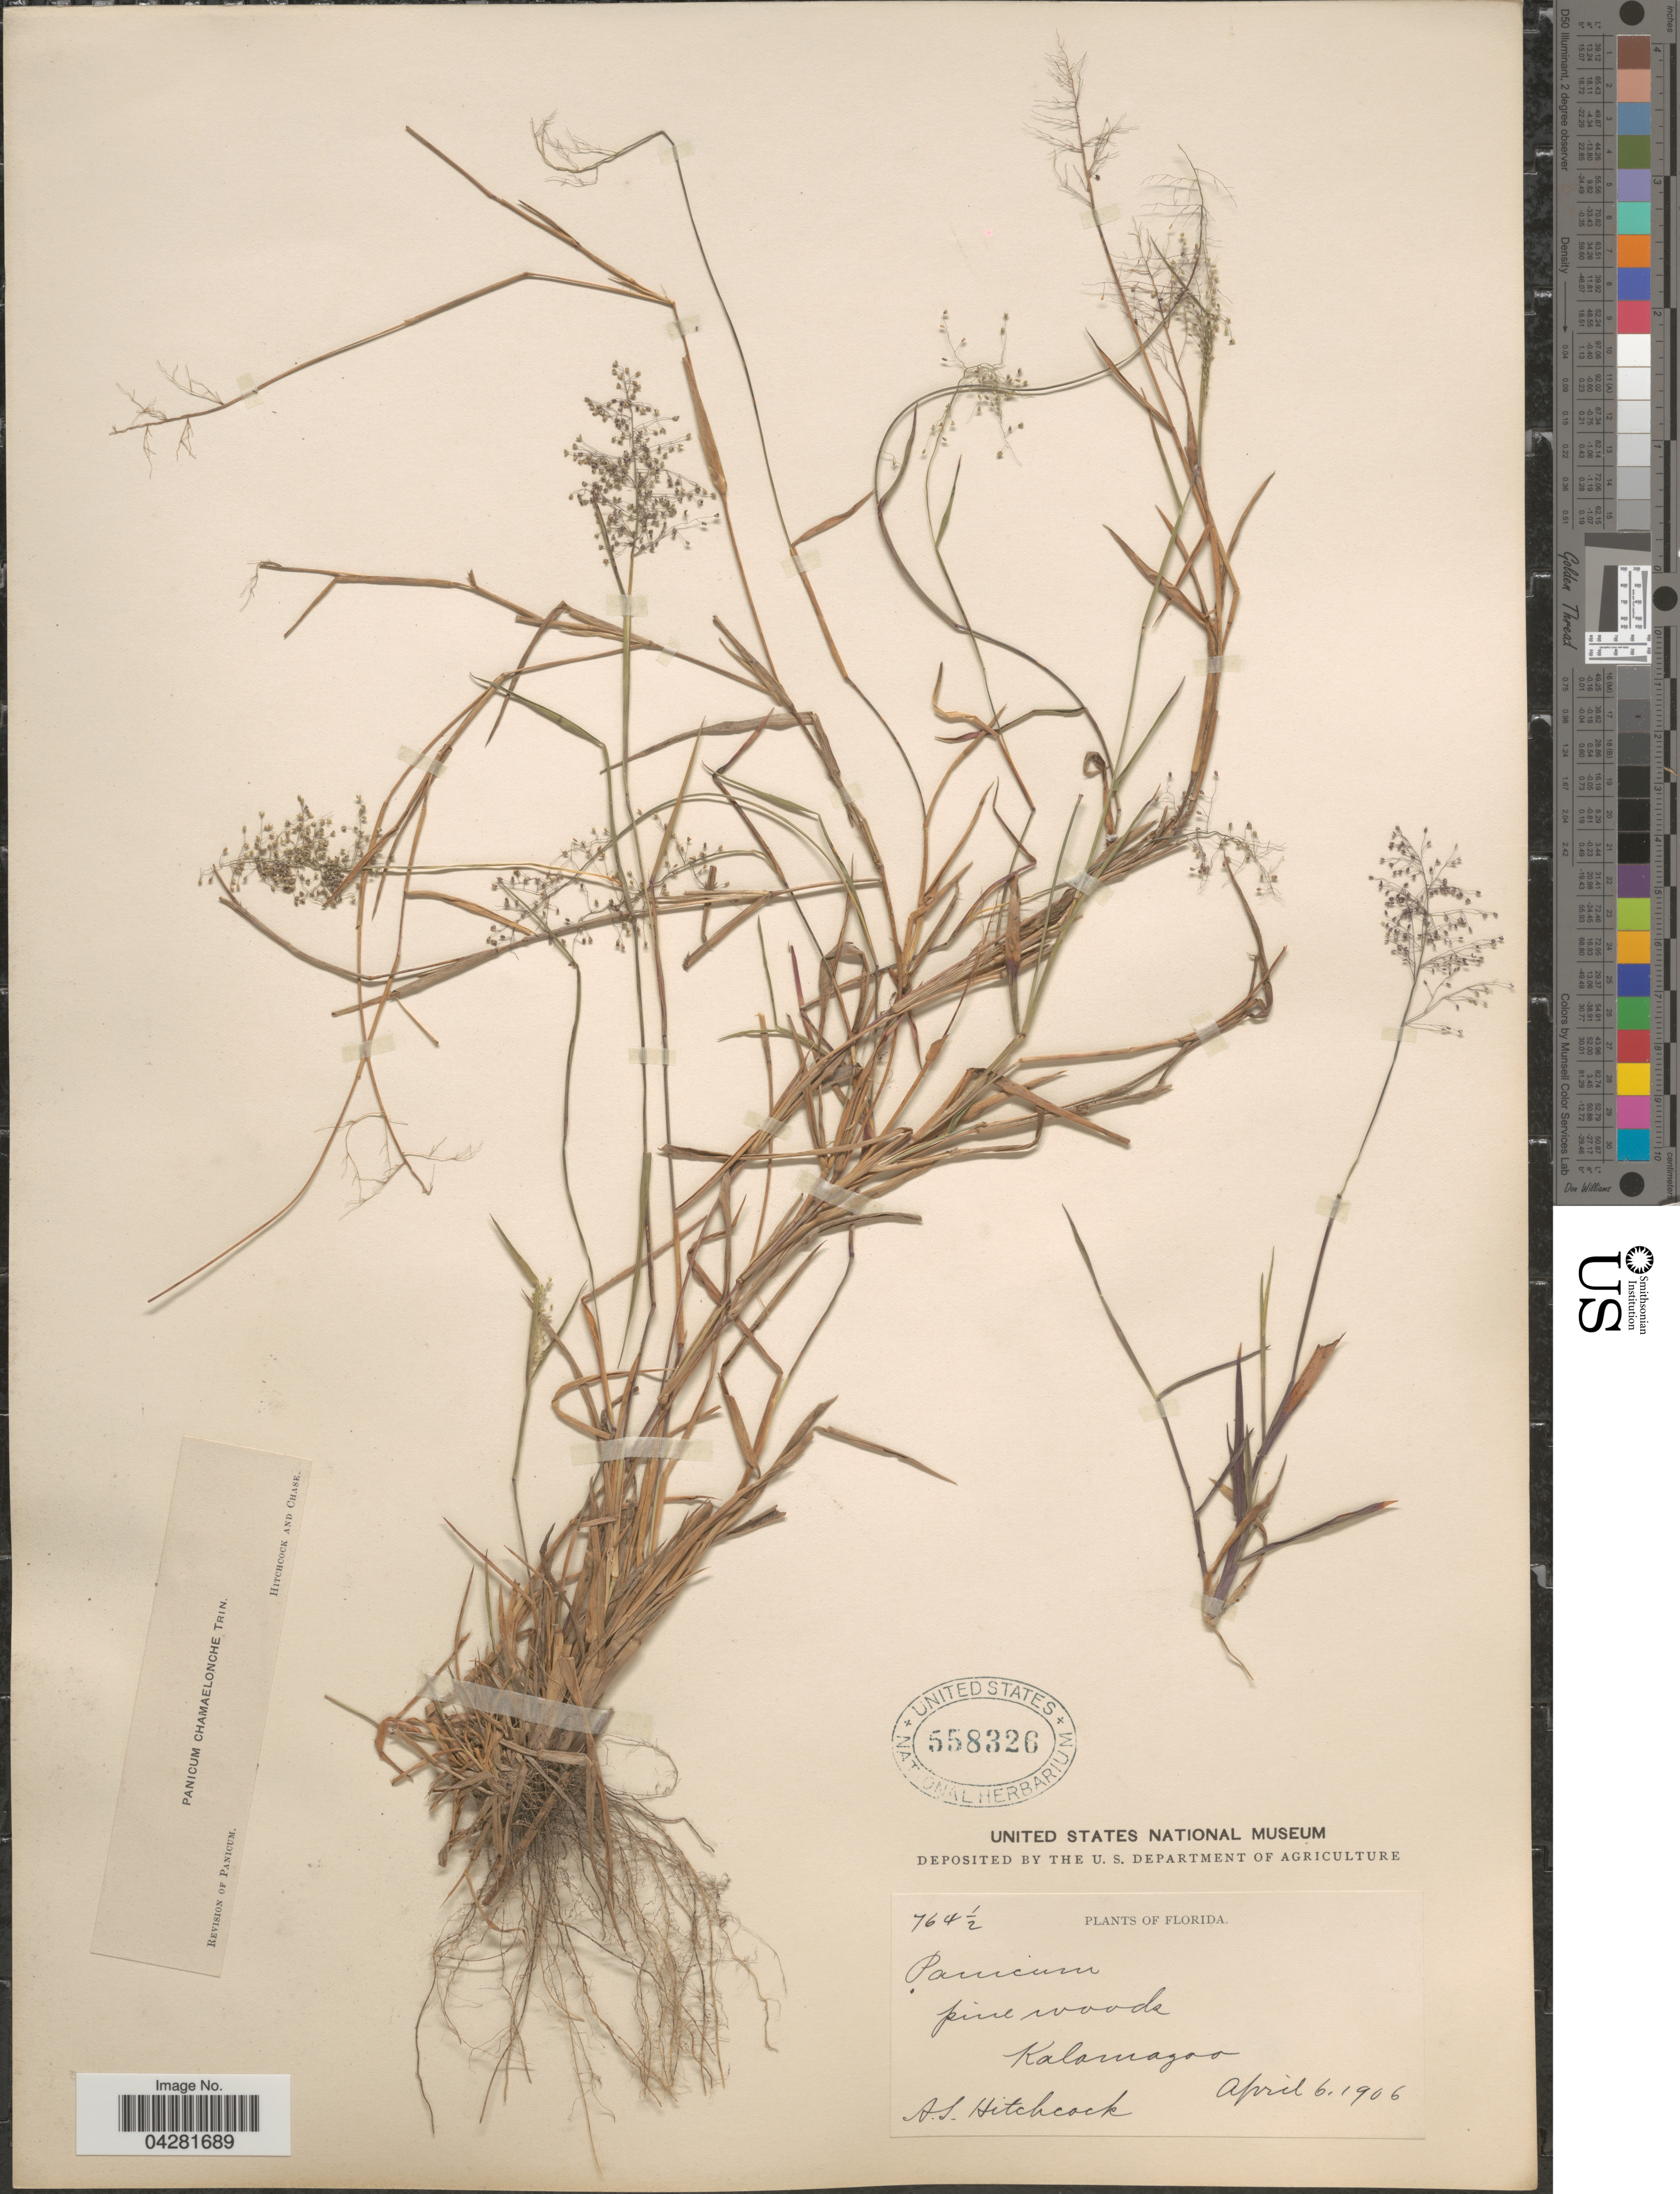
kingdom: Plantae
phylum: Tracheophyta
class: Liliopsida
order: Poales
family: Poaceae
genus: Dichanthelium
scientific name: Dichanthelium ensifolium var. ensifolium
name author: (Baldwin ex Elliot) Gould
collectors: A. S. Hitchcock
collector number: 764½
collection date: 1906-04-06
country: United States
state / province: Florida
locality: Kalamazoo.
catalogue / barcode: US 558326